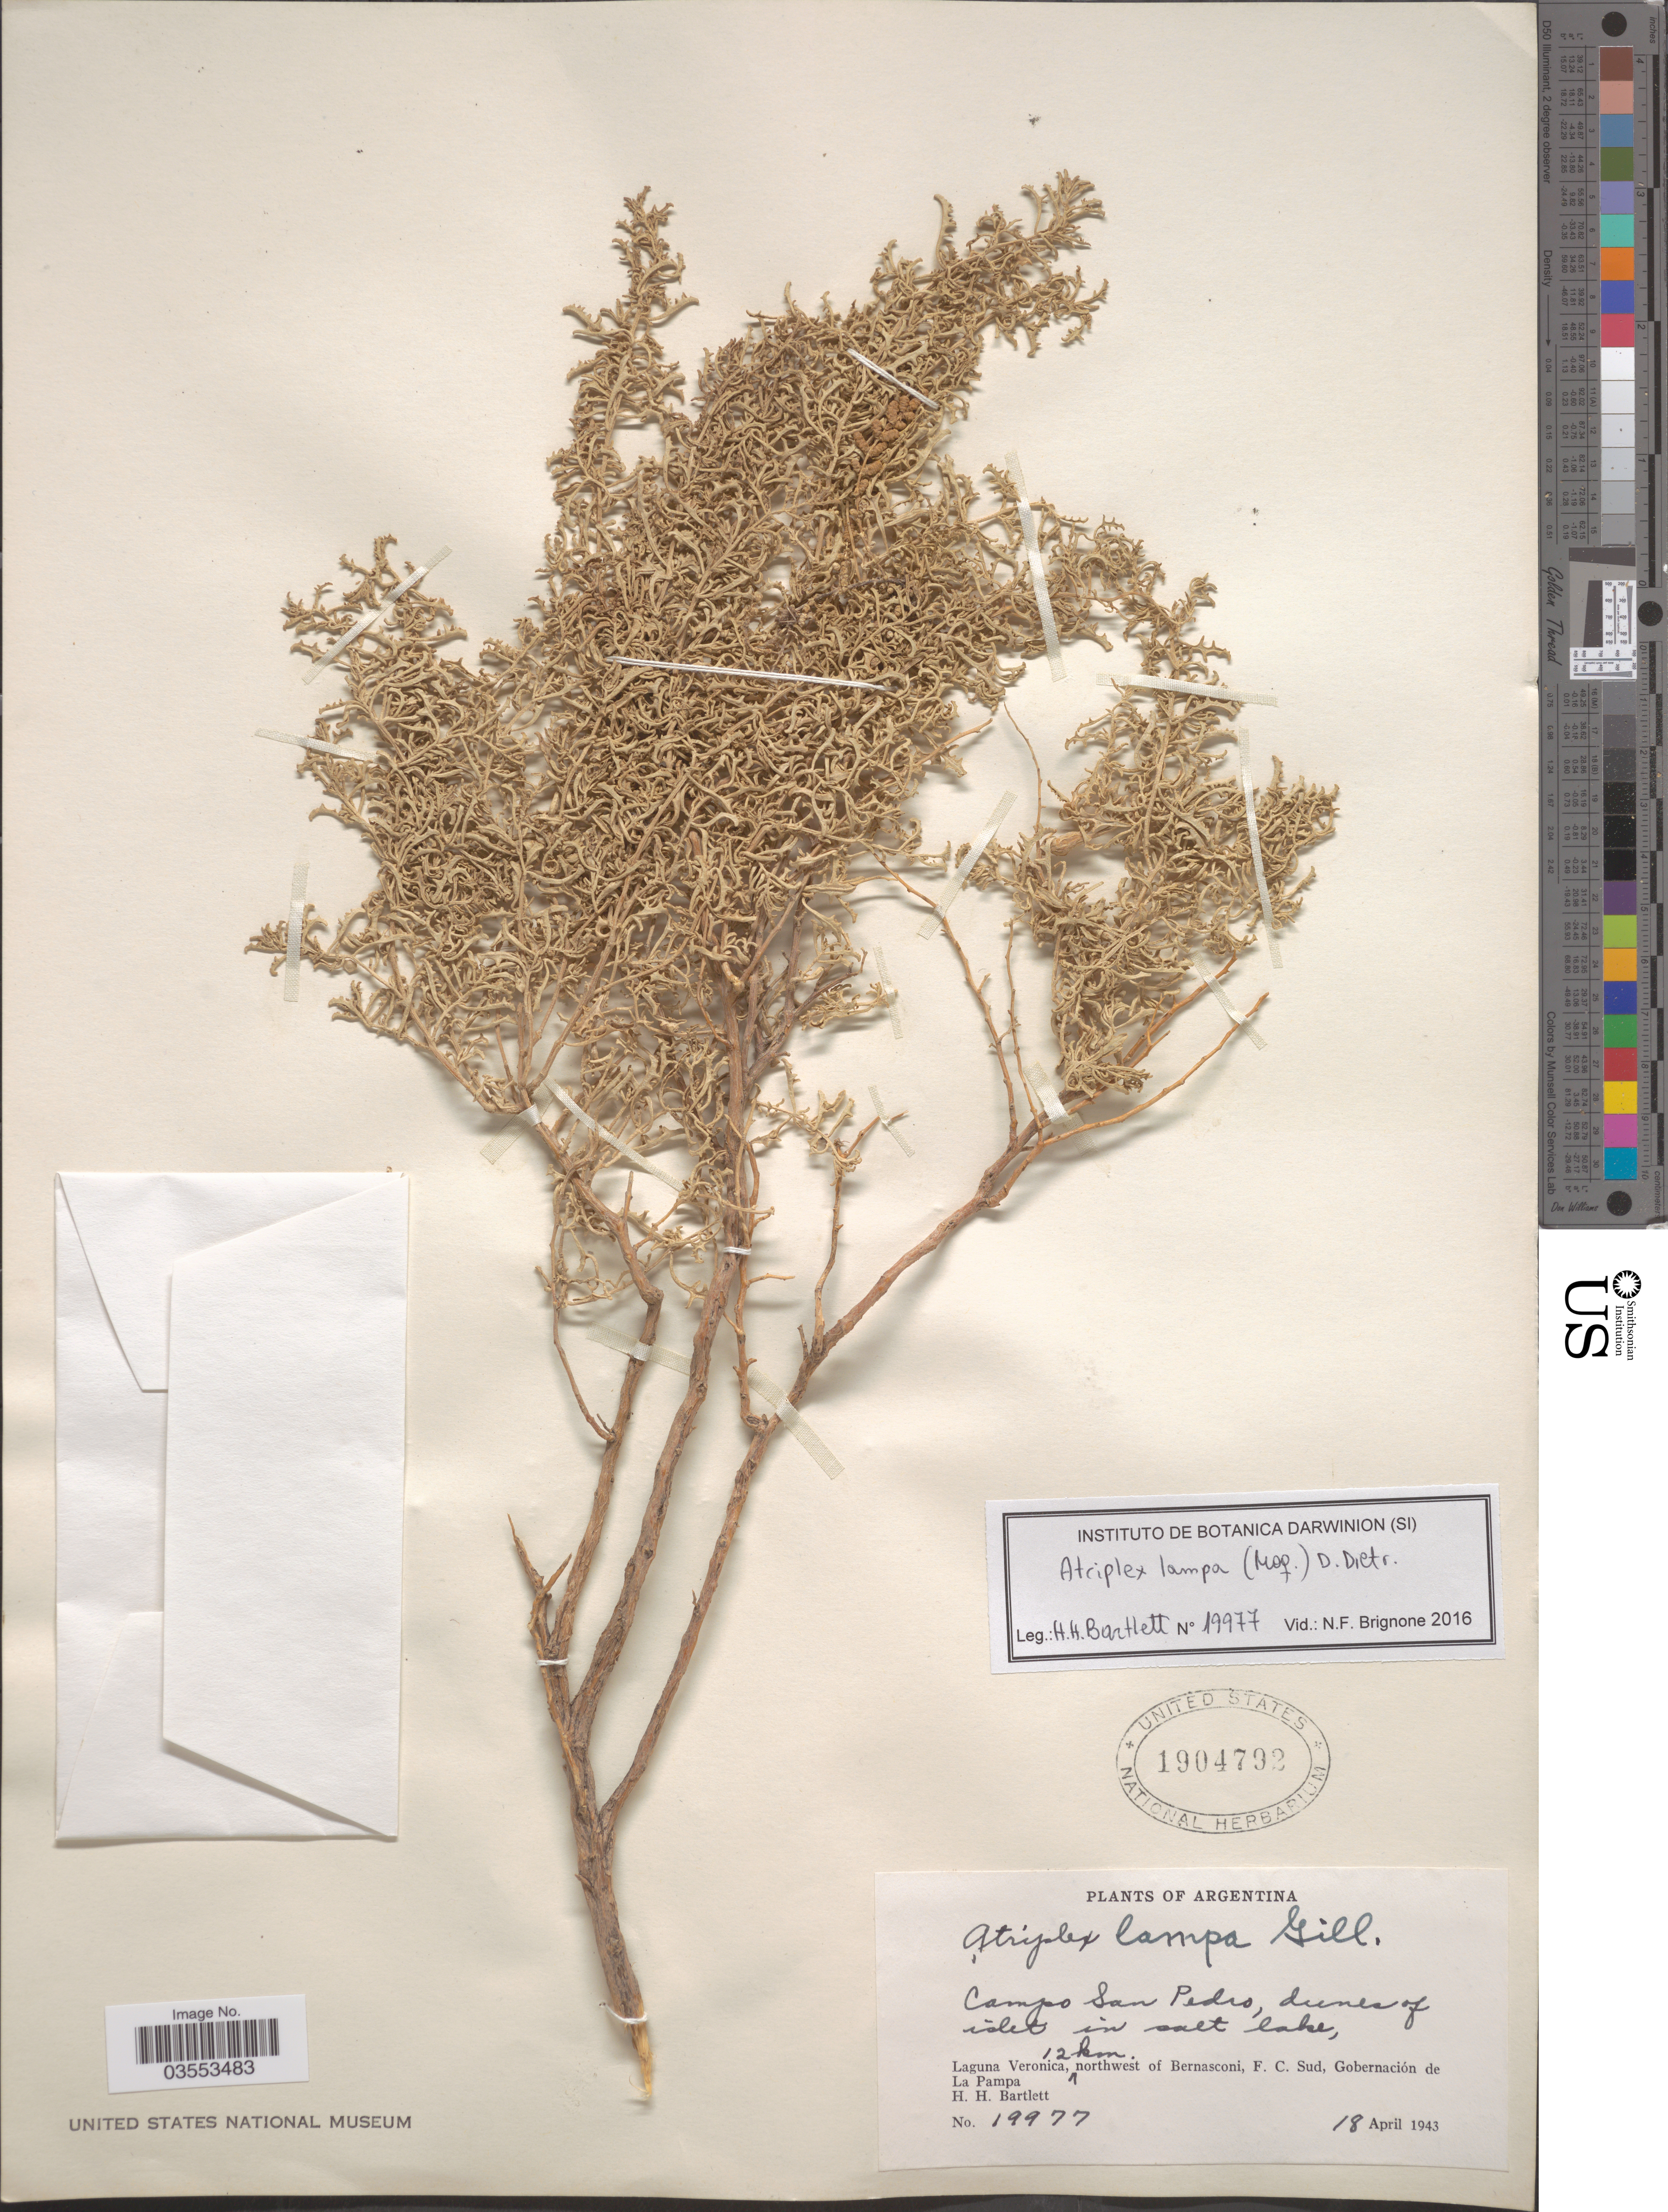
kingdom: Plantae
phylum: Tracheophyta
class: Magnoliopsida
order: Caryophyllales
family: Amaranthaceae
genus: Atriplex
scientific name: Atriplex lampa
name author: (Moq.) Gillies ex D. Dietr.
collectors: H. H. Bartlett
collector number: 19977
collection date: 1943-04-18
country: Argentina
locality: Campo San Pedro, dunes dunes of islet in salt lake, Laguna Veronica, 12 km northwest of Bernasconi, F. C. Sud, Gobernación de La Pampa.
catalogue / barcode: US 1904792